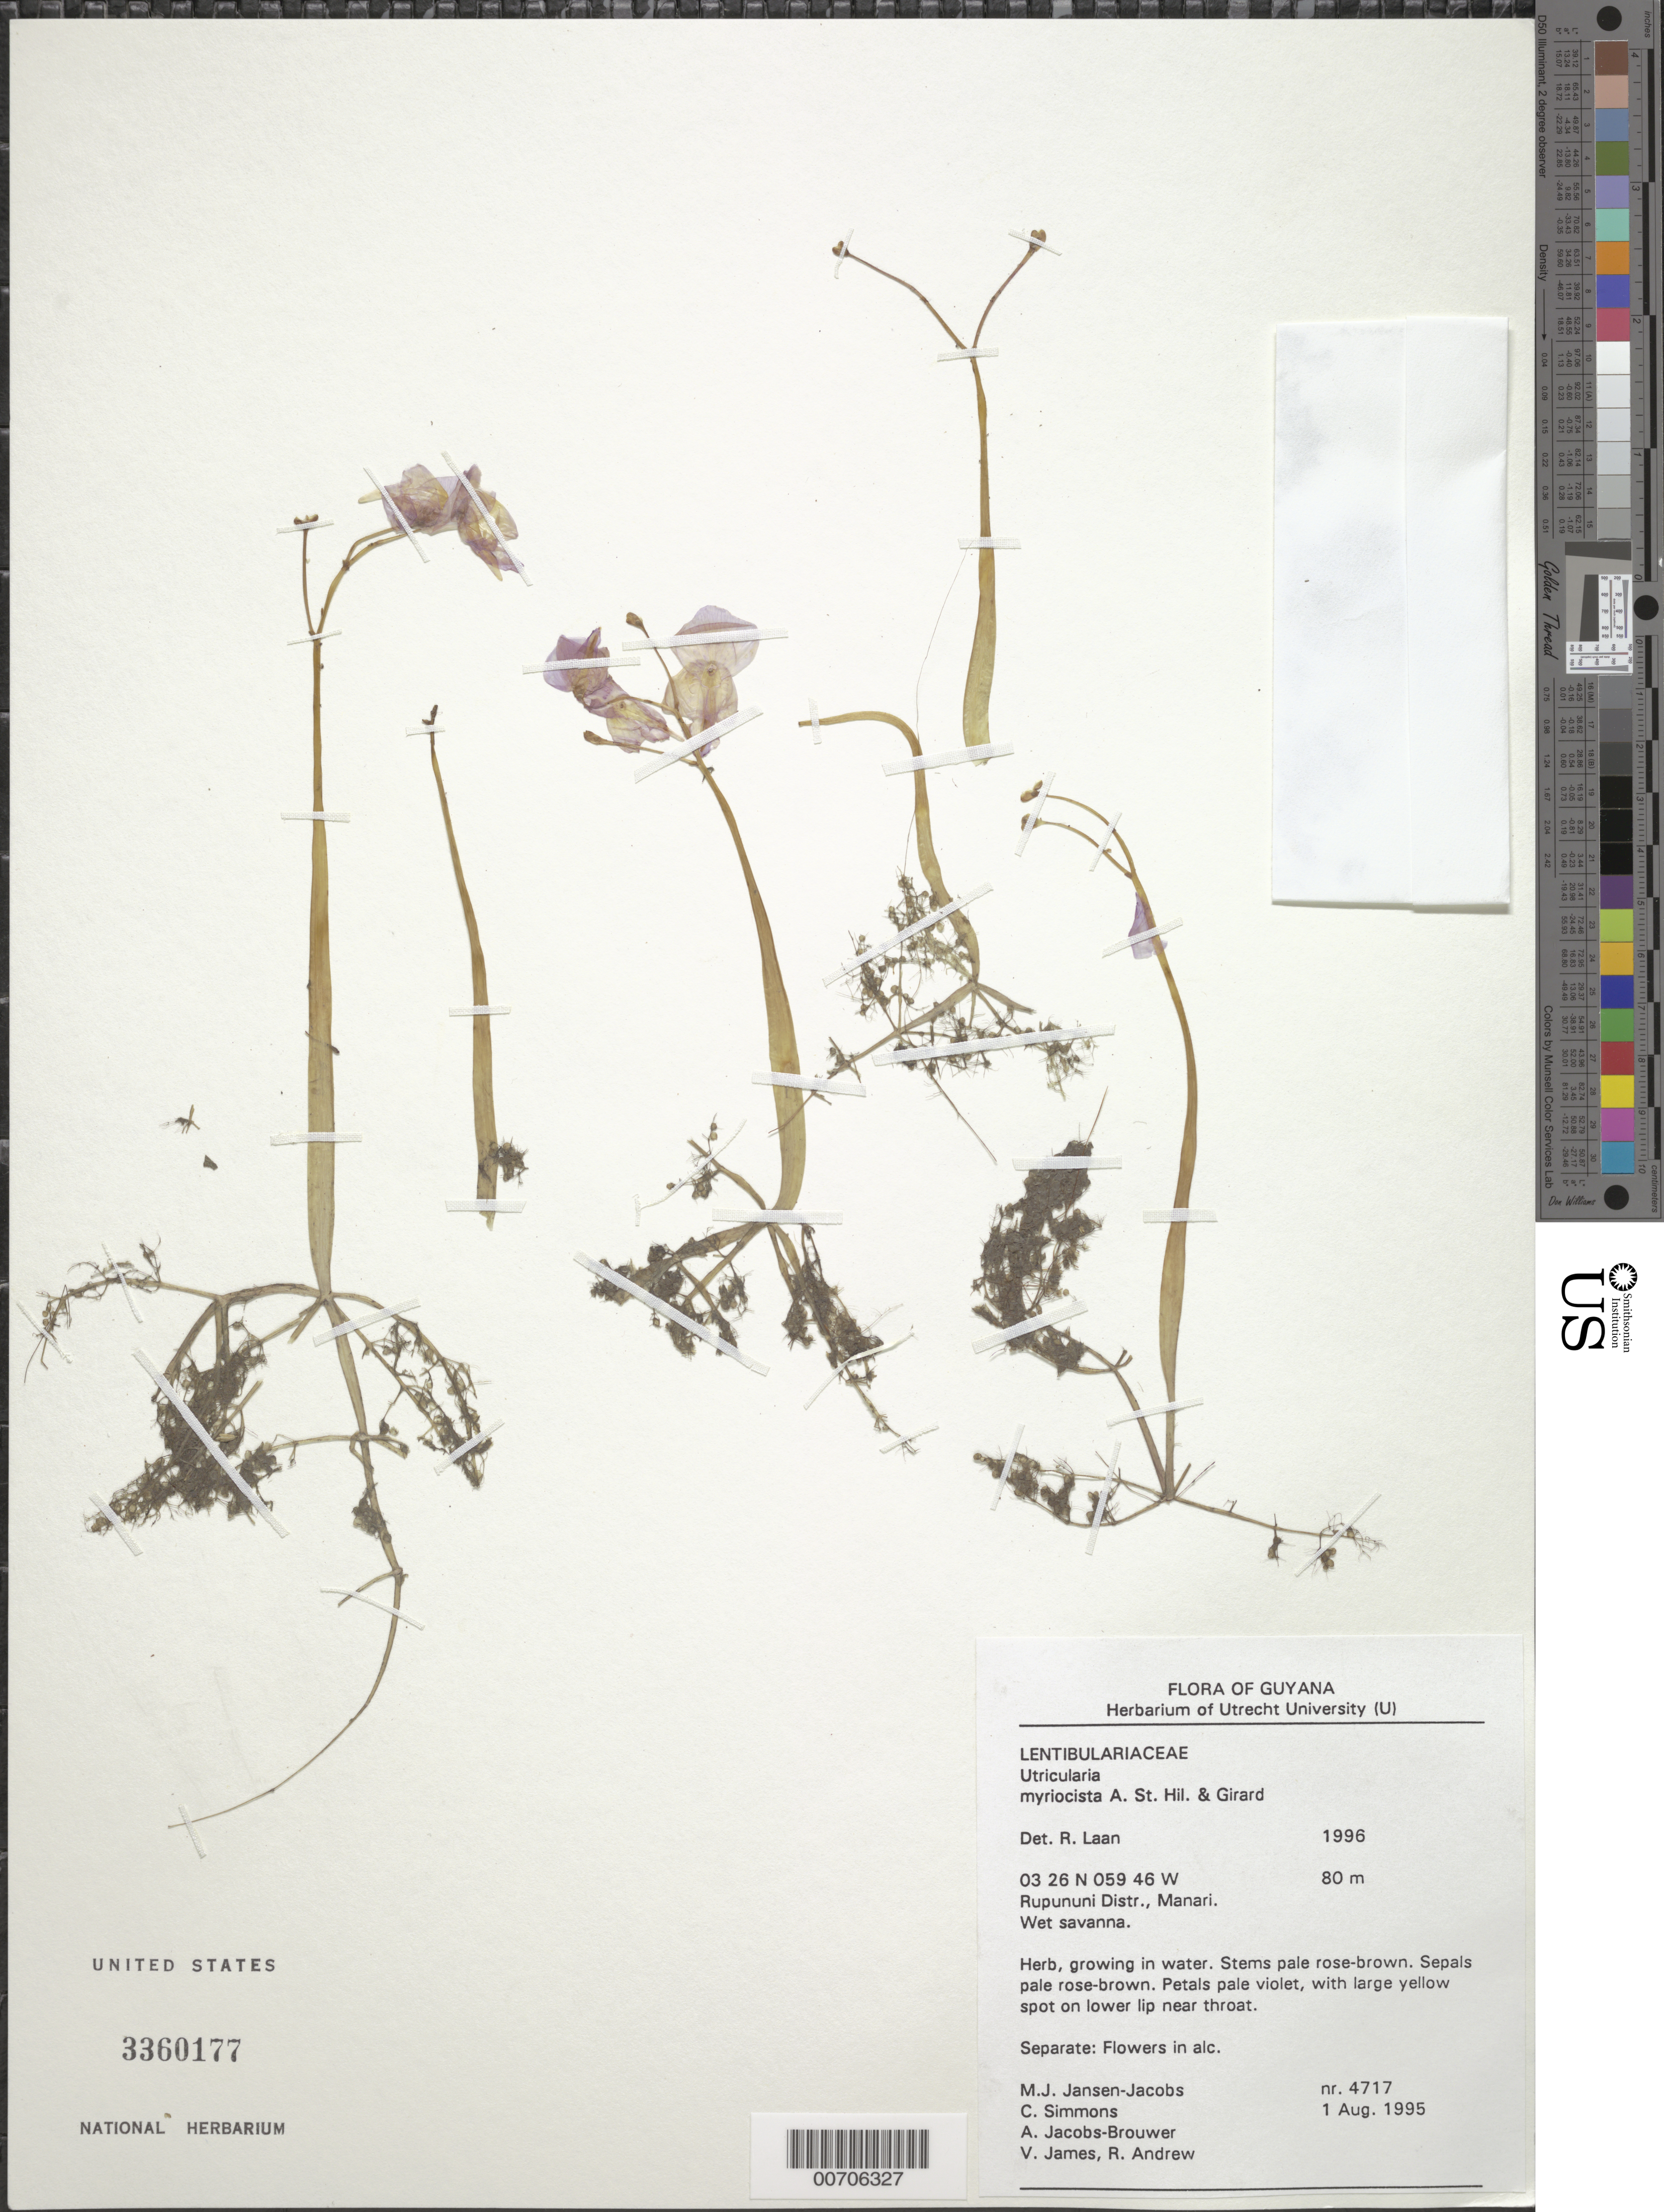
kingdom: Plantae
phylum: Tracheophyta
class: Magnoliopsida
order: Lamiales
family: Lentibulariaceae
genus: Utricularia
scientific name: Utricularia myriocista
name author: A. St.-Hil. & Girard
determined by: Laan, R.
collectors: M. J. Jansen-Jacobs, C. Simons, A. Jacobs-Brouwer, V. James & R. Andrew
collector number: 4717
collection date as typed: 1-Aug-95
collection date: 1995-08-01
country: Guyana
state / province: U. Takutu-U. Essequibo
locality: Manari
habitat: Wet savanna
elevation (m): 80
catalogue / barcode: US 3360177